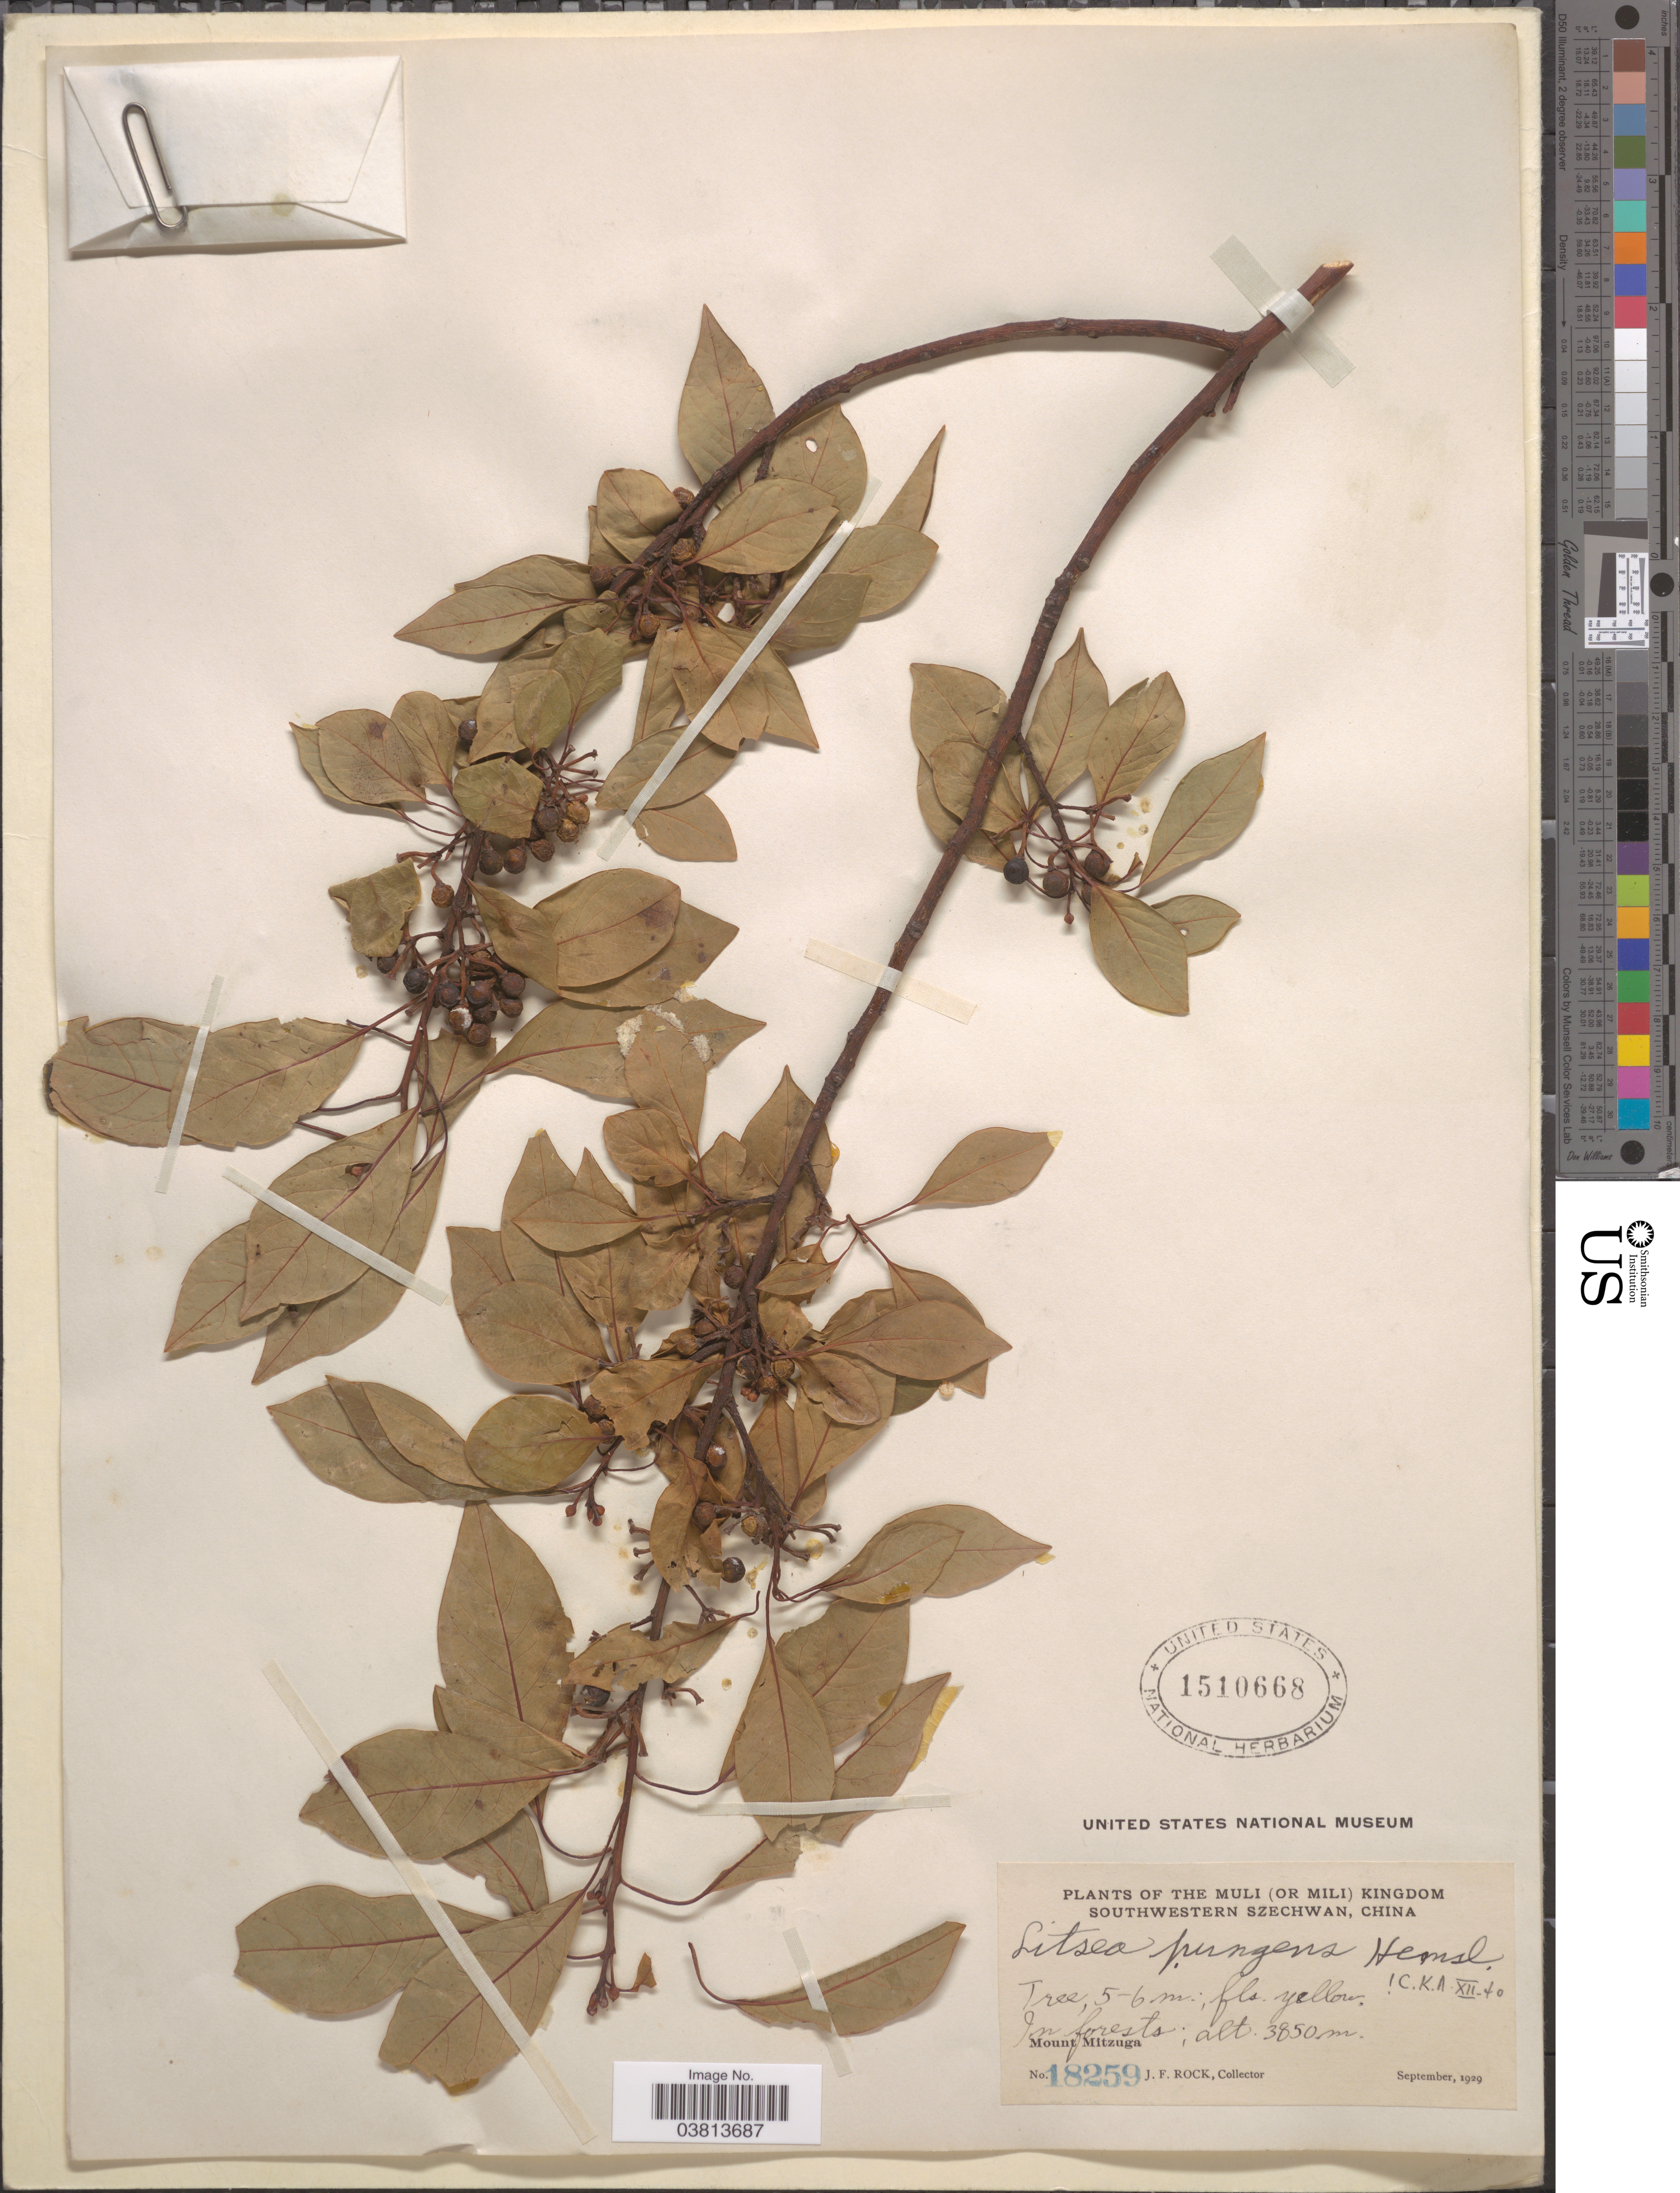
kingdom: Plantae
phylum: Tracheophyta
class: Magnoliopsida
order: Laurales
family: Lauraceae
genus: Litsea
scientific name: Litsea pungens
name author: Hemsl.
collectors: J. Rock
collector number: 18259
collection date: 1929-09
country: China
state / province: Sichuan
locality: The Muli (or Mili) Kingdom. Southwestern Szechwan. Mount Mitzuga.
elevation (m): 3850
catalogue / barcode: US 1510668